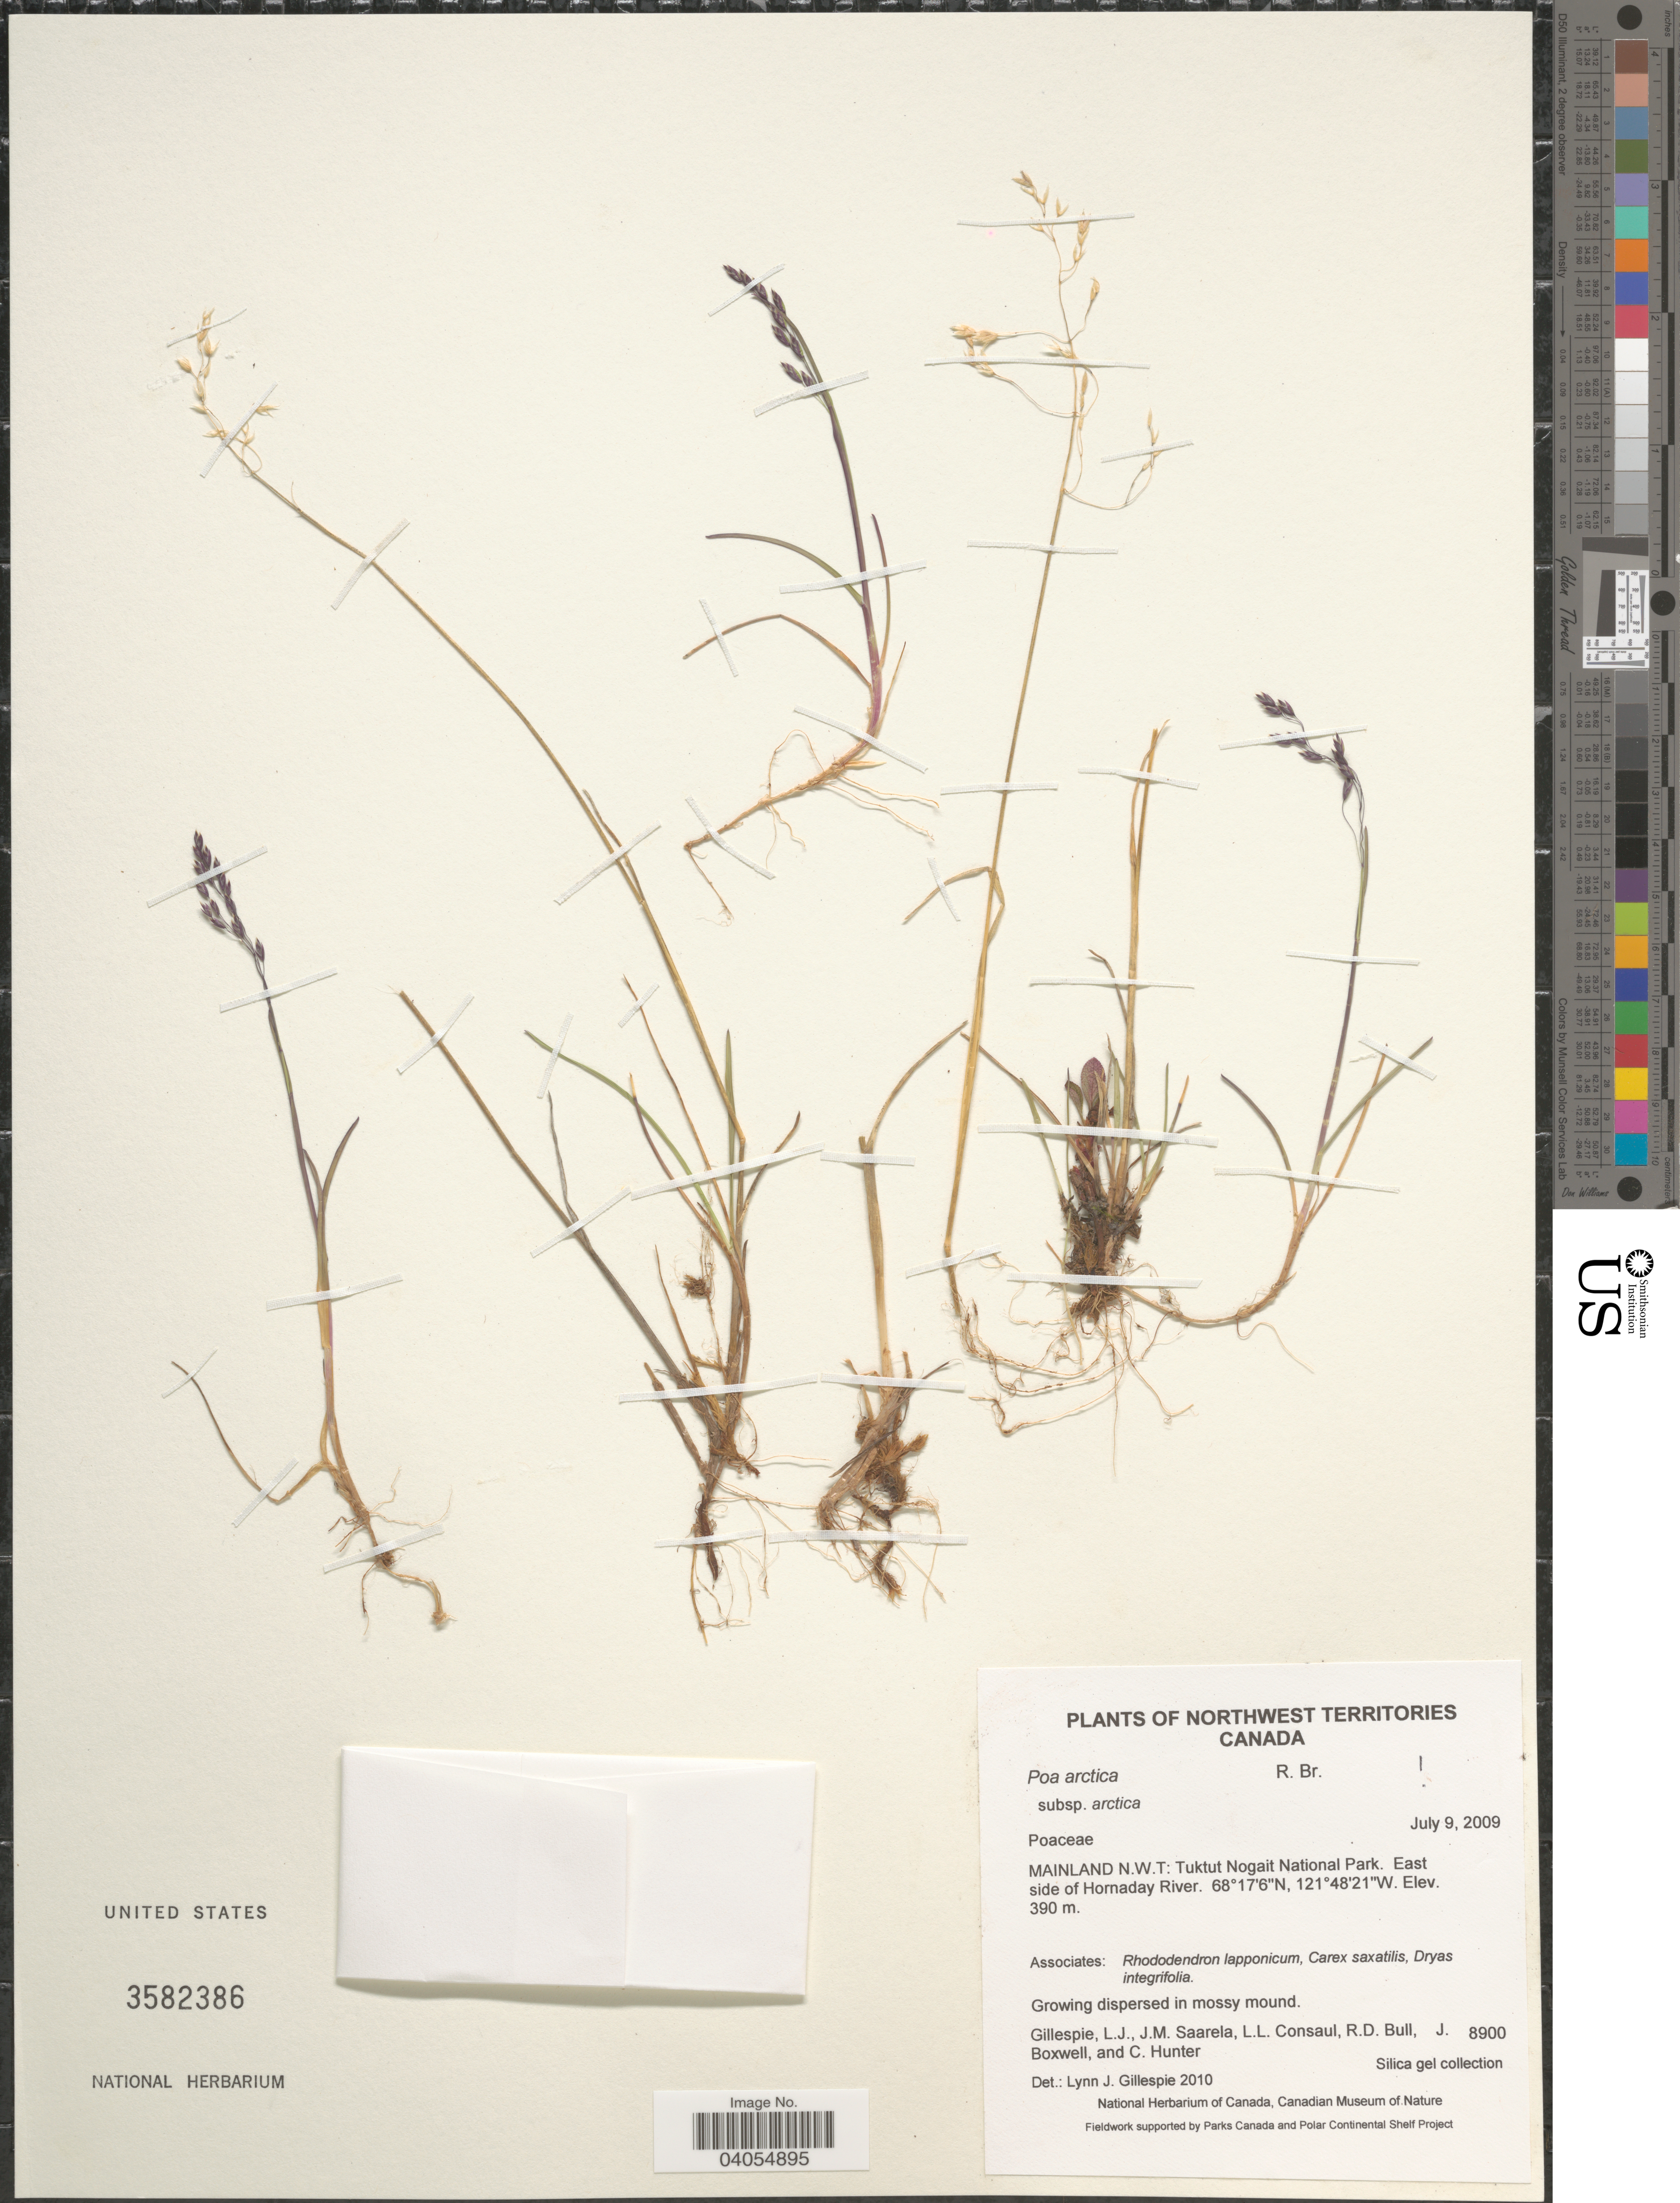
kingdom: Plantae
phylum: Tracheophyta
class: Liliopsida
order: Poales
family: Poaceae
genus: Poa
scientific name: Poa arctica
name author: R. Br.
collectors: L. Gillespie, J. Saarela, L. Consaul, R. Bull & et al.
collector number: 8900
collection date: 2009-07-09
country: Canada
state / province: Northwest Territories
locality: Mainland N.W.T.: Tuktut Nogait National Park. East side of Hornaday River.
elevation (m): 390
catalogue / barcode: US 3582386